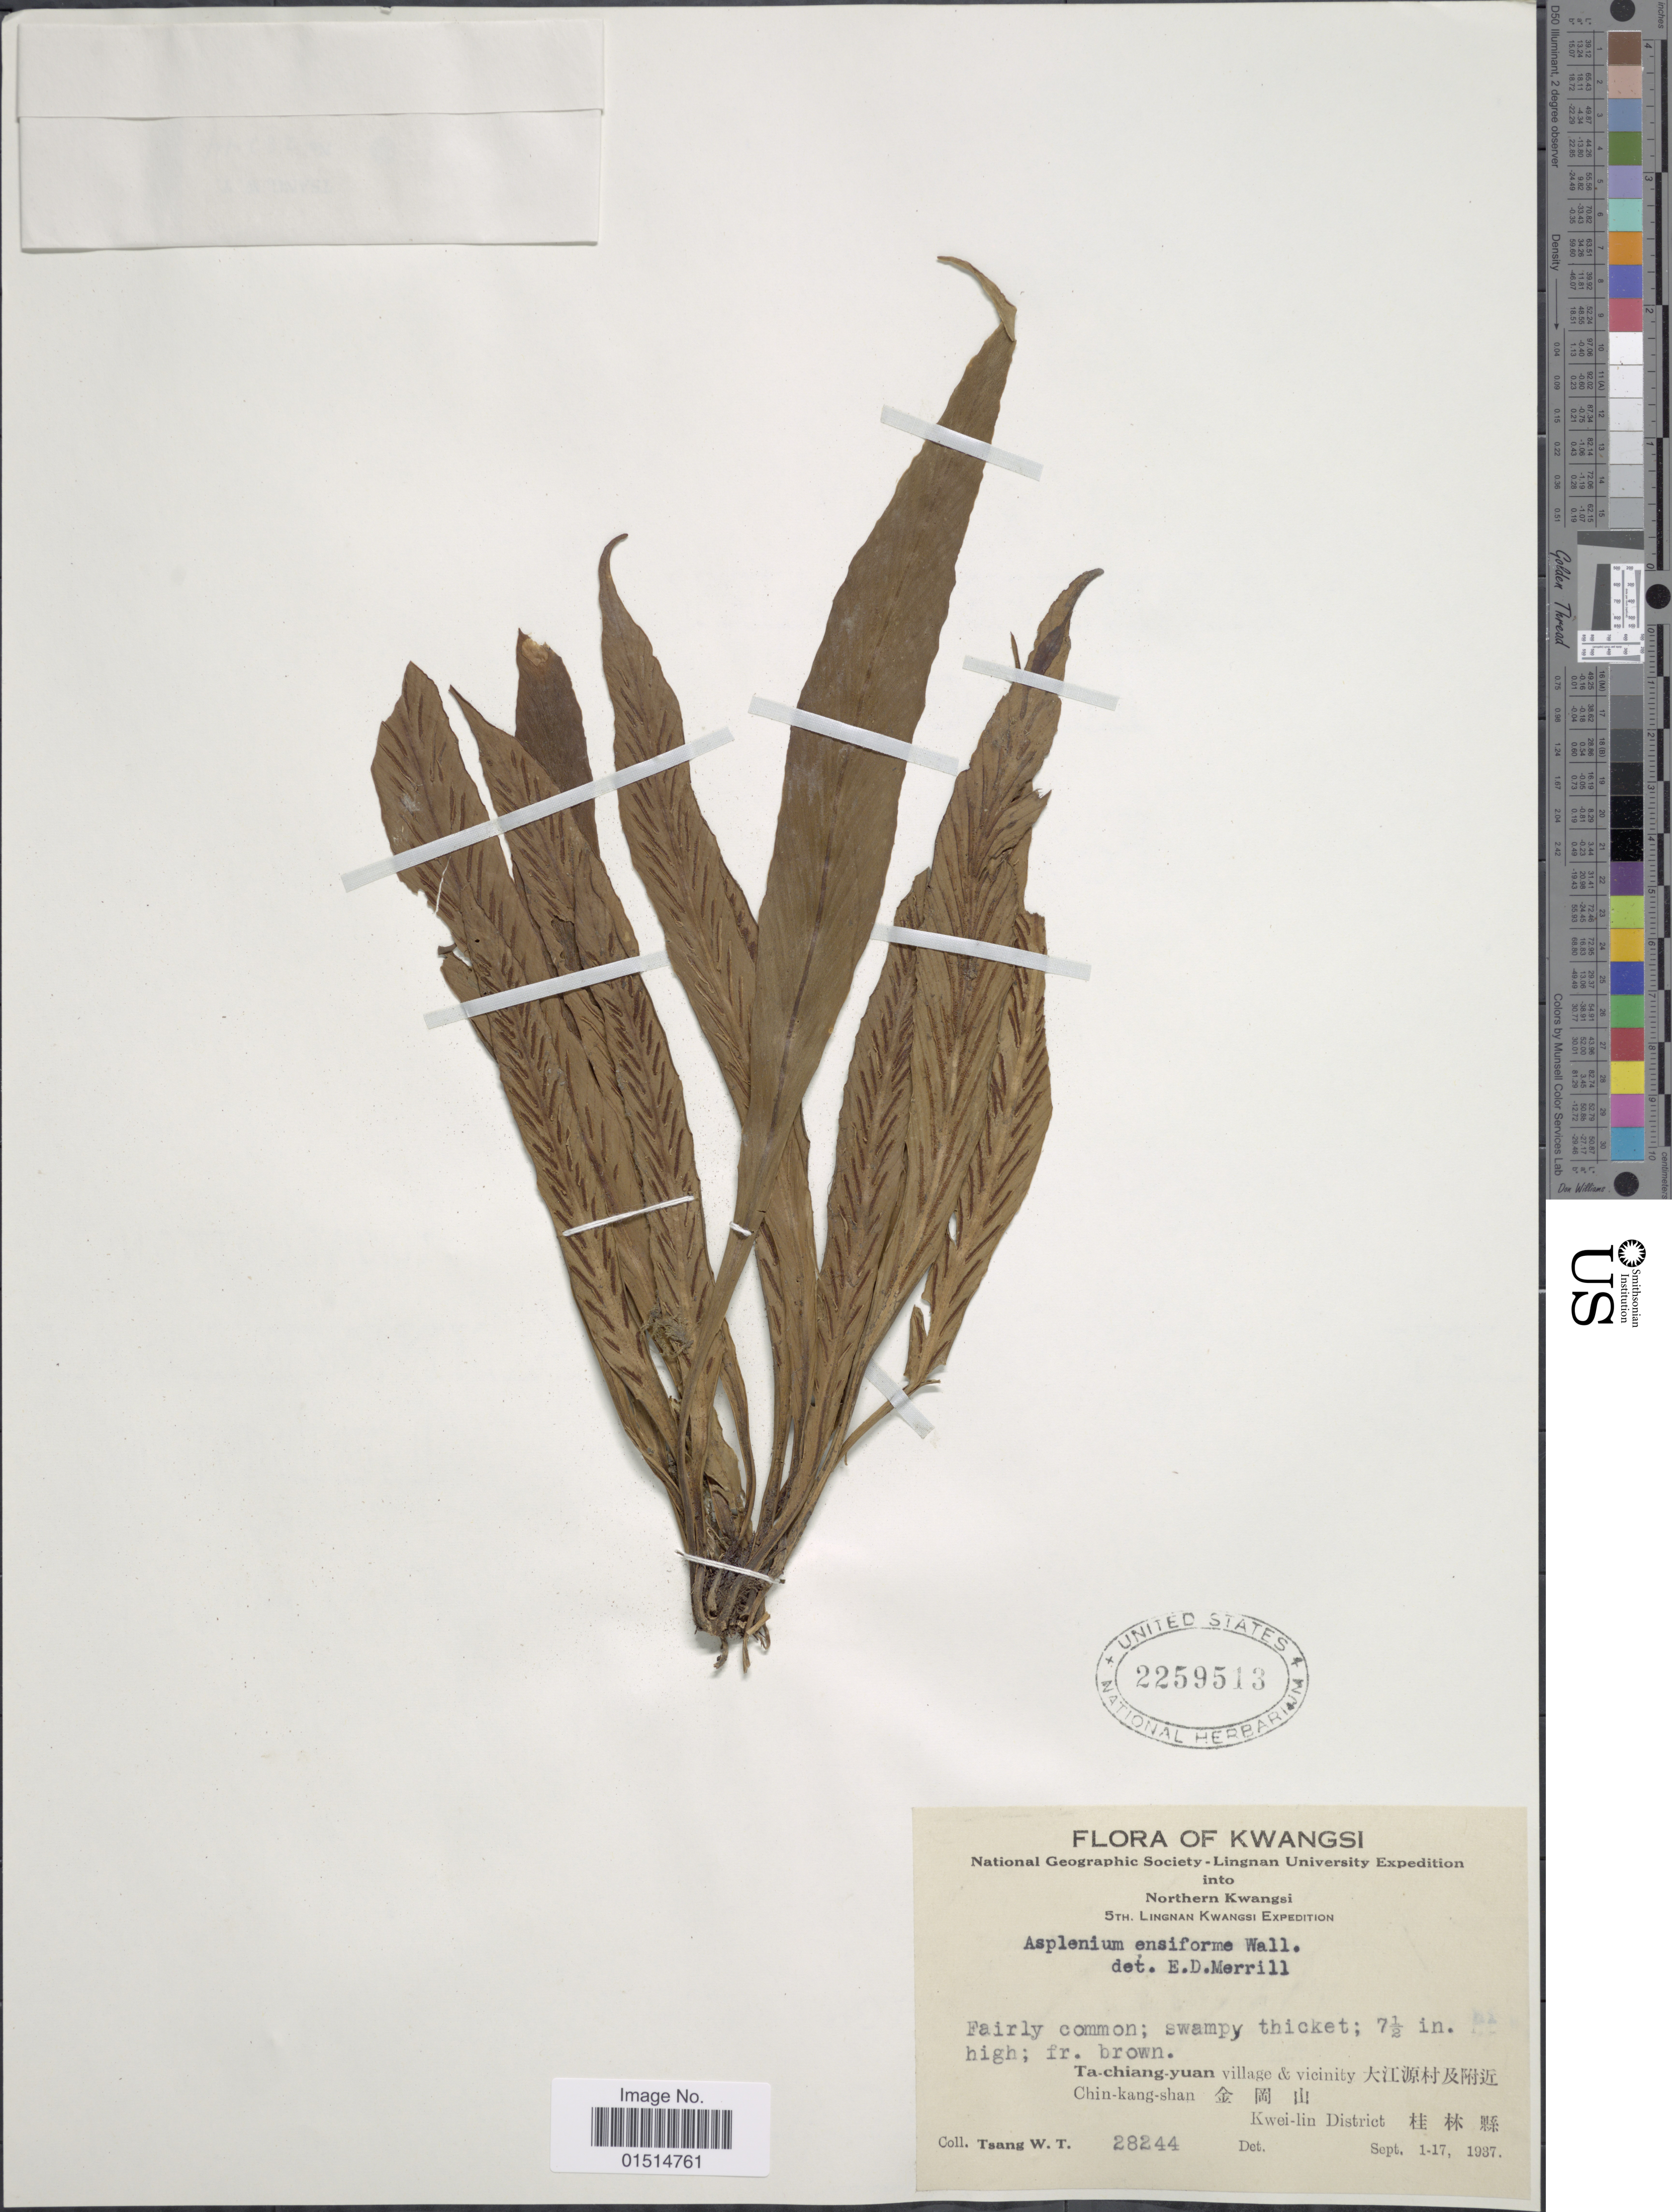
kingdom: Plantae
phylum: Tracheophyta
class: Polypodiopsida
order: Polypodiales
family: Aspleniaceae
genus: Asplenium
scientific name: Asplenium ensiforme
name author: Wall. ex Hook. & Grev.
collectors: W. T. Tsang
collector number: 28244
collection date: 1937-09-01/1937-09-17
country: China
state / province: Guangxi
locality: Kwangsi, Northern Kwangsi, Ta-chiang-yuan village & vicinity, Chin-kang-shan, Kwei-lin District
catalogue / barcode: US 2259513